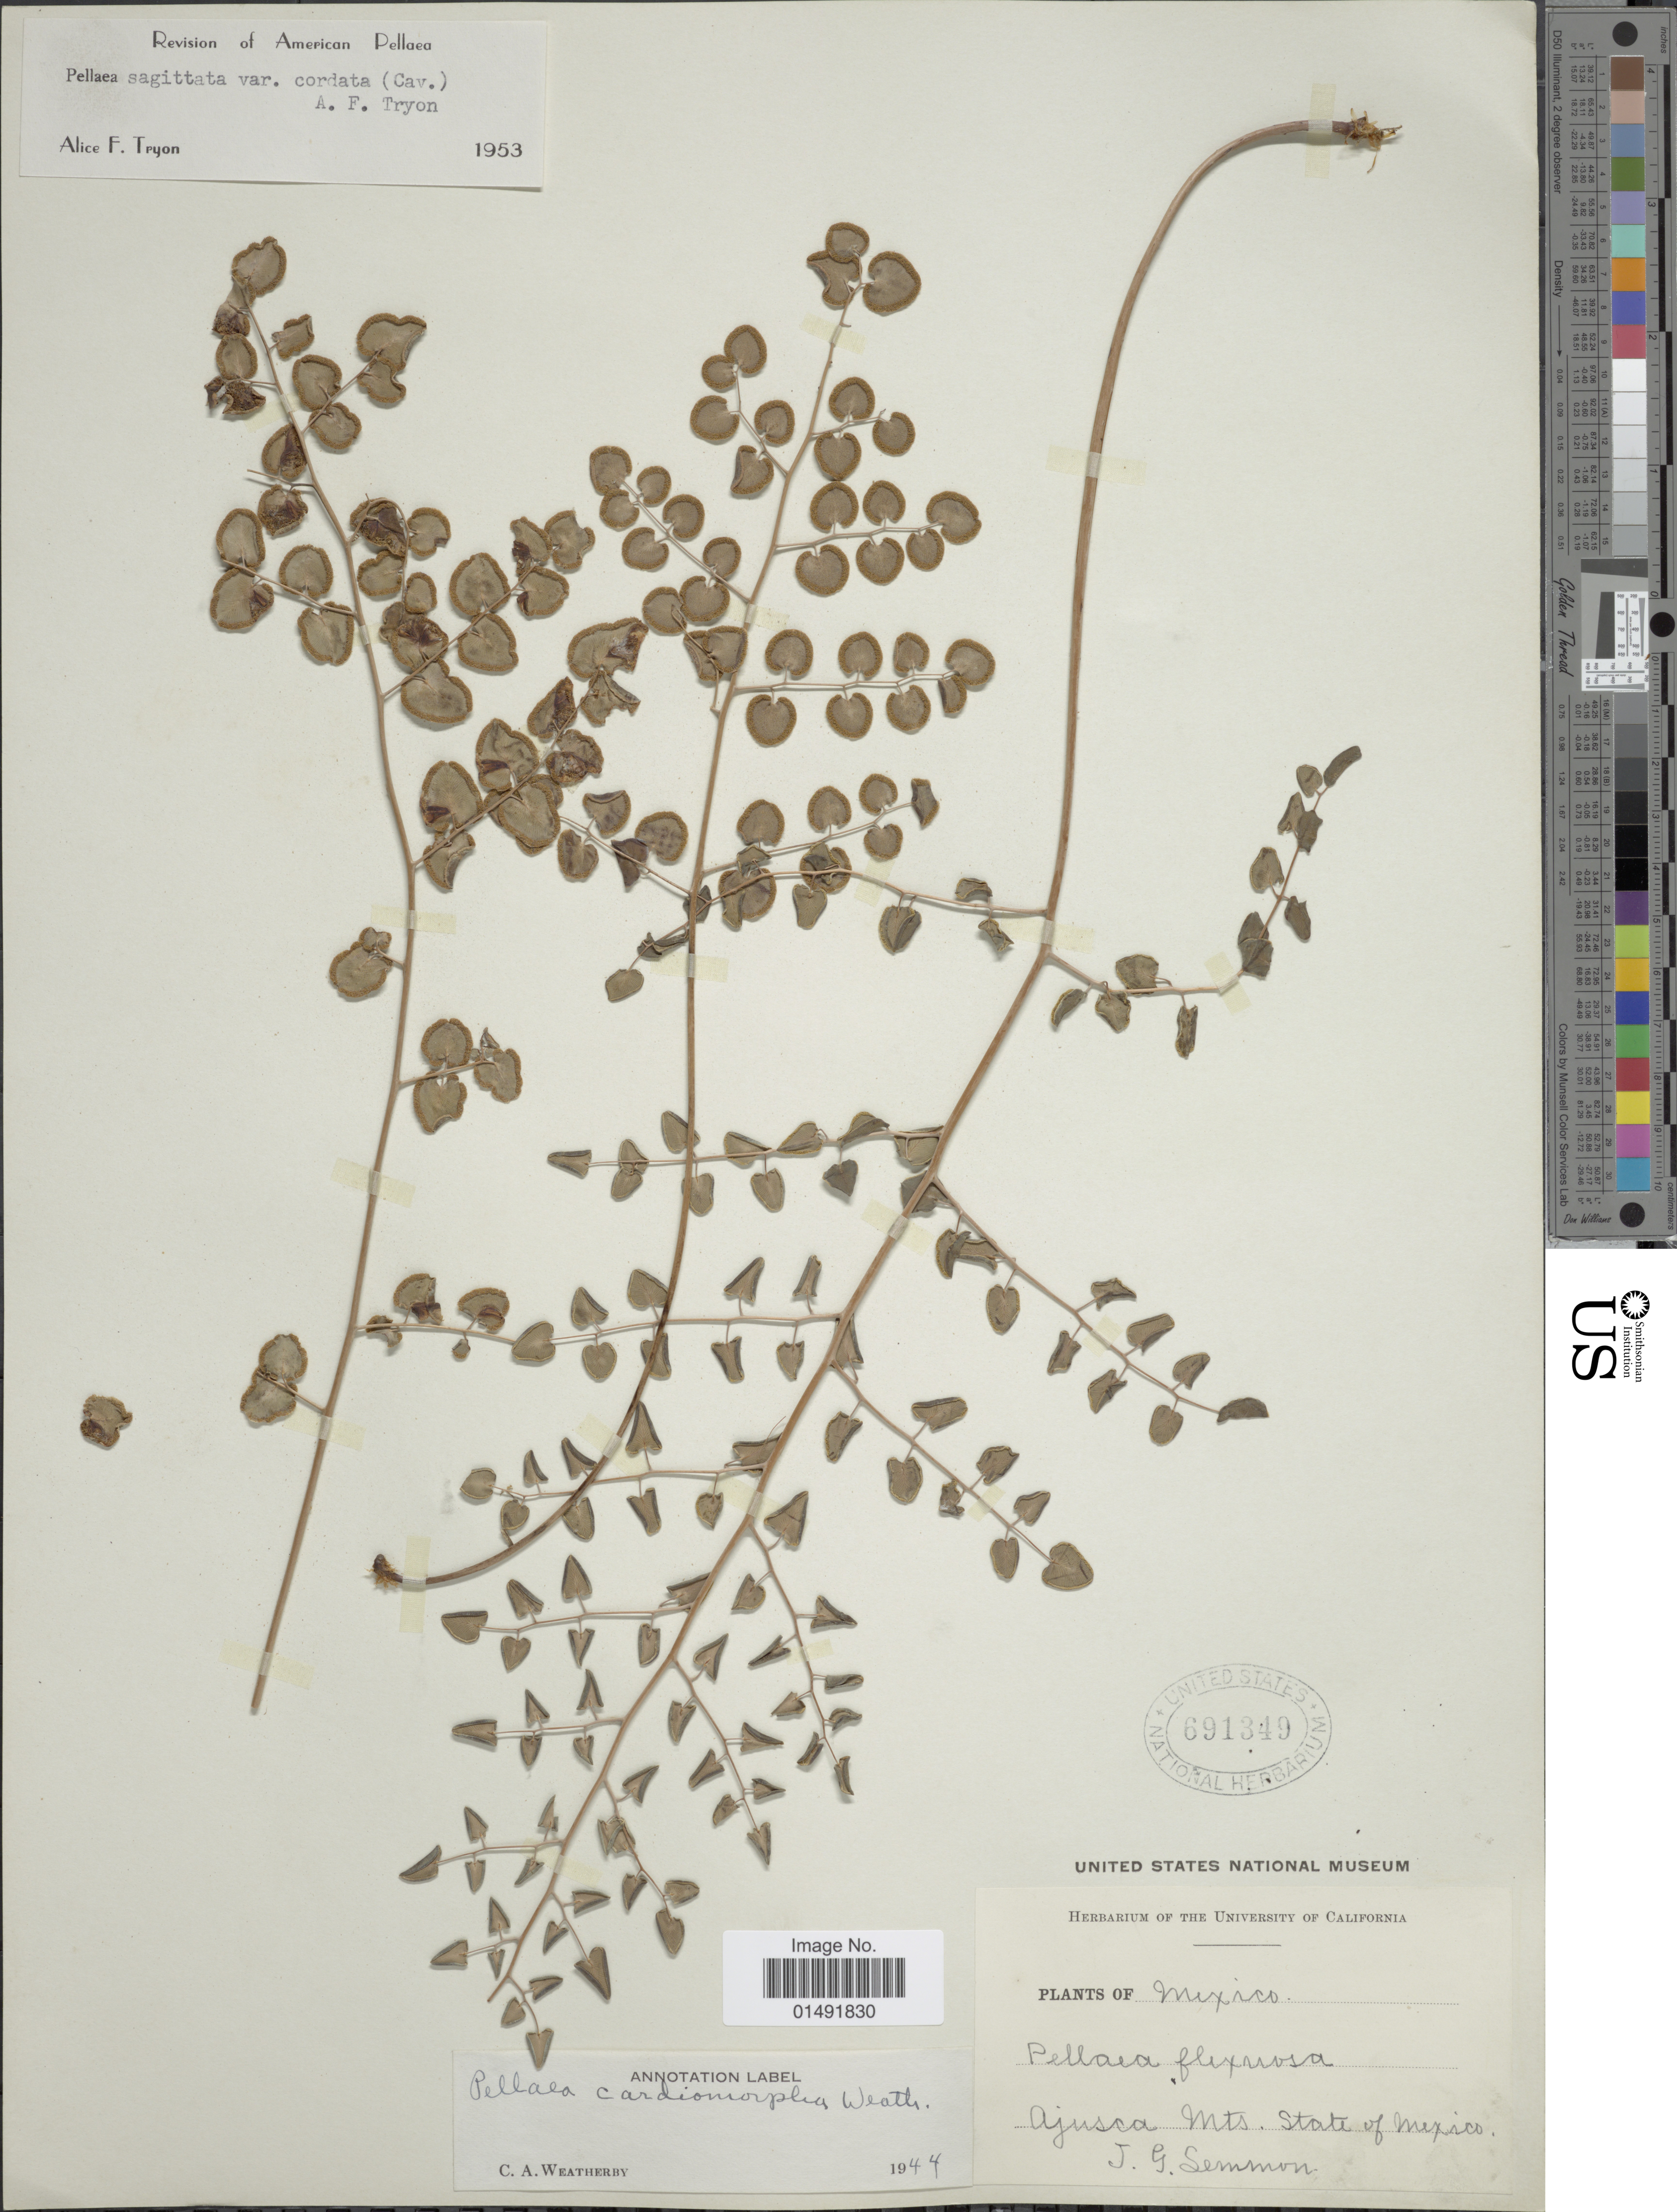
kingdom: Plantae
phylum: Tracheophyta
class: Polypodiopsida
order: Polypodiales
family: Pteridaceae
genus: Pellaea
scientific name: Pellaea cordifolia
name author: (Sessé) A.R. Sm.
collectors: J. Lemmon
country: Mexico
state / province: México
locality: Ajusca Mts, Mexico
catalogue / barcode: US 691349